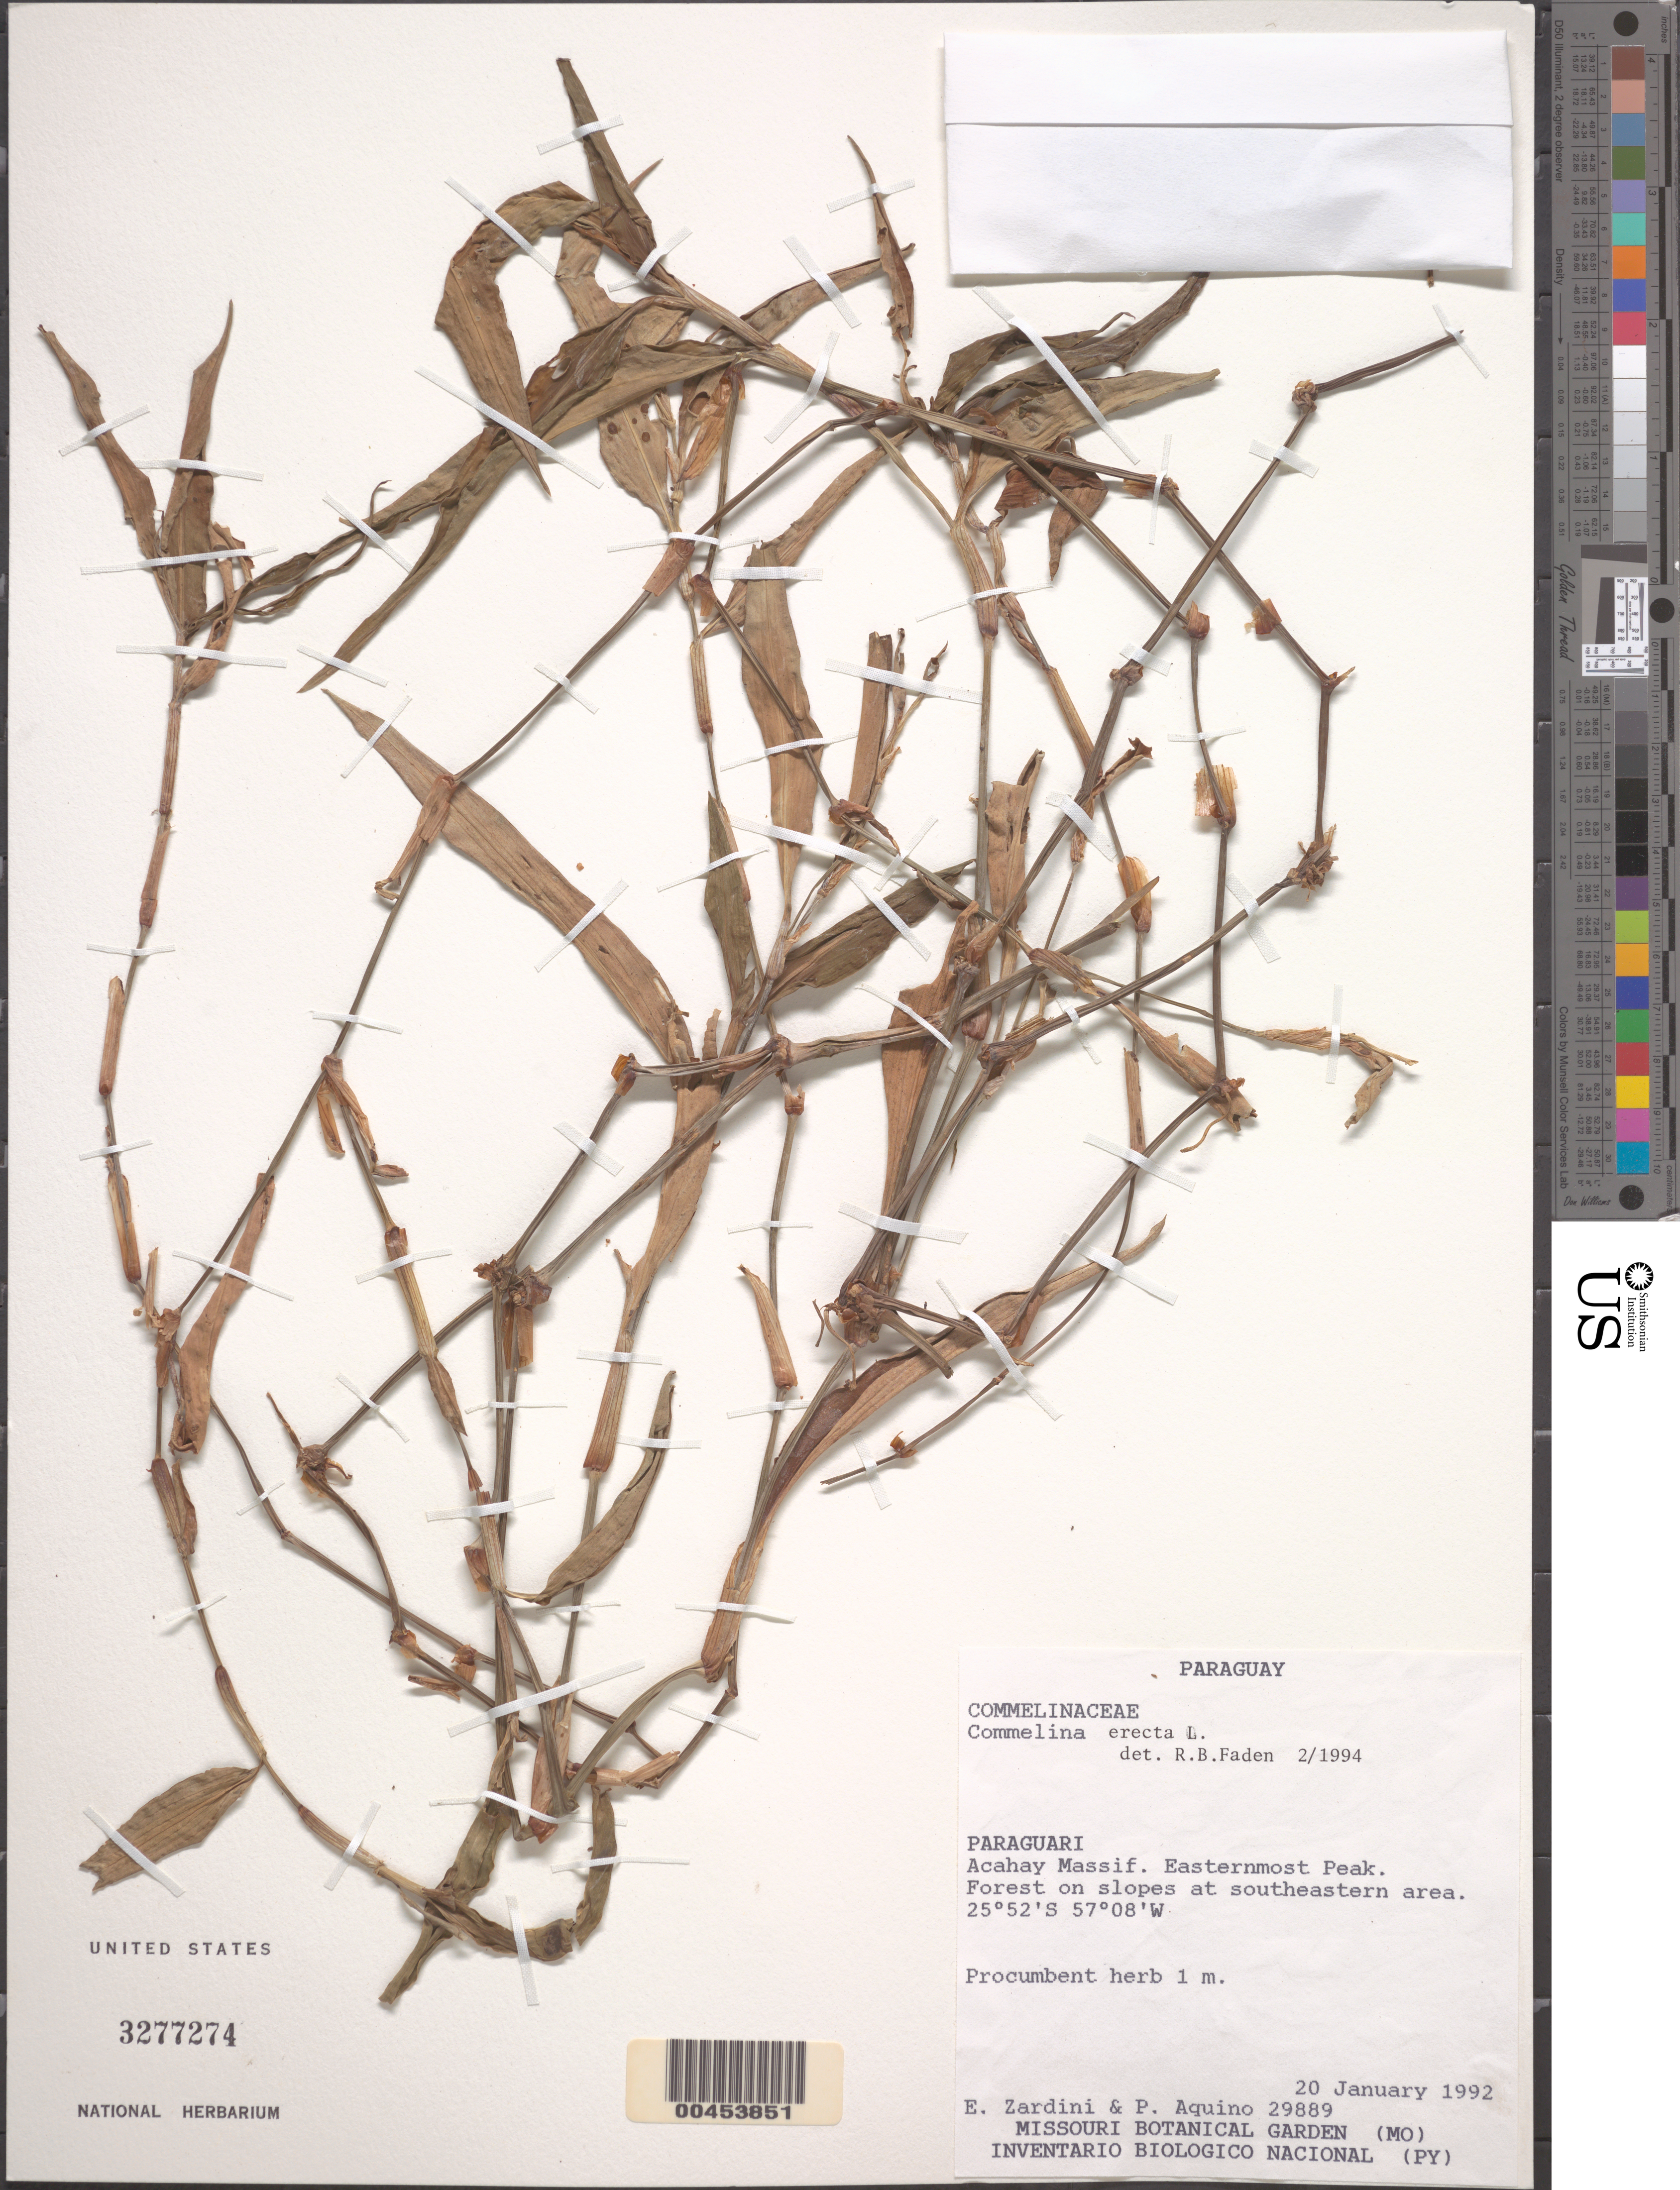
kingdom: Plantae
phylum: Tracheophyta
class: Liliopsida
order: Commelinales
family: Commelinaceae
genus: Commelina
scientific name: Commelina erecta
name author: L.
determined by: Faden, Robert B., (US), Smithsonian Institution - National Museum of Natural History (UNITED STATES)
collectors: E. M. Zardini & P. Aquino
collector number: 29889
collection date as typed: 20 Jan 1992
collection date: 1992-01-20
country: Paraguay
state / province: Paraguarí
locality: Acahay massif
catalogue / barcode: US 3277274